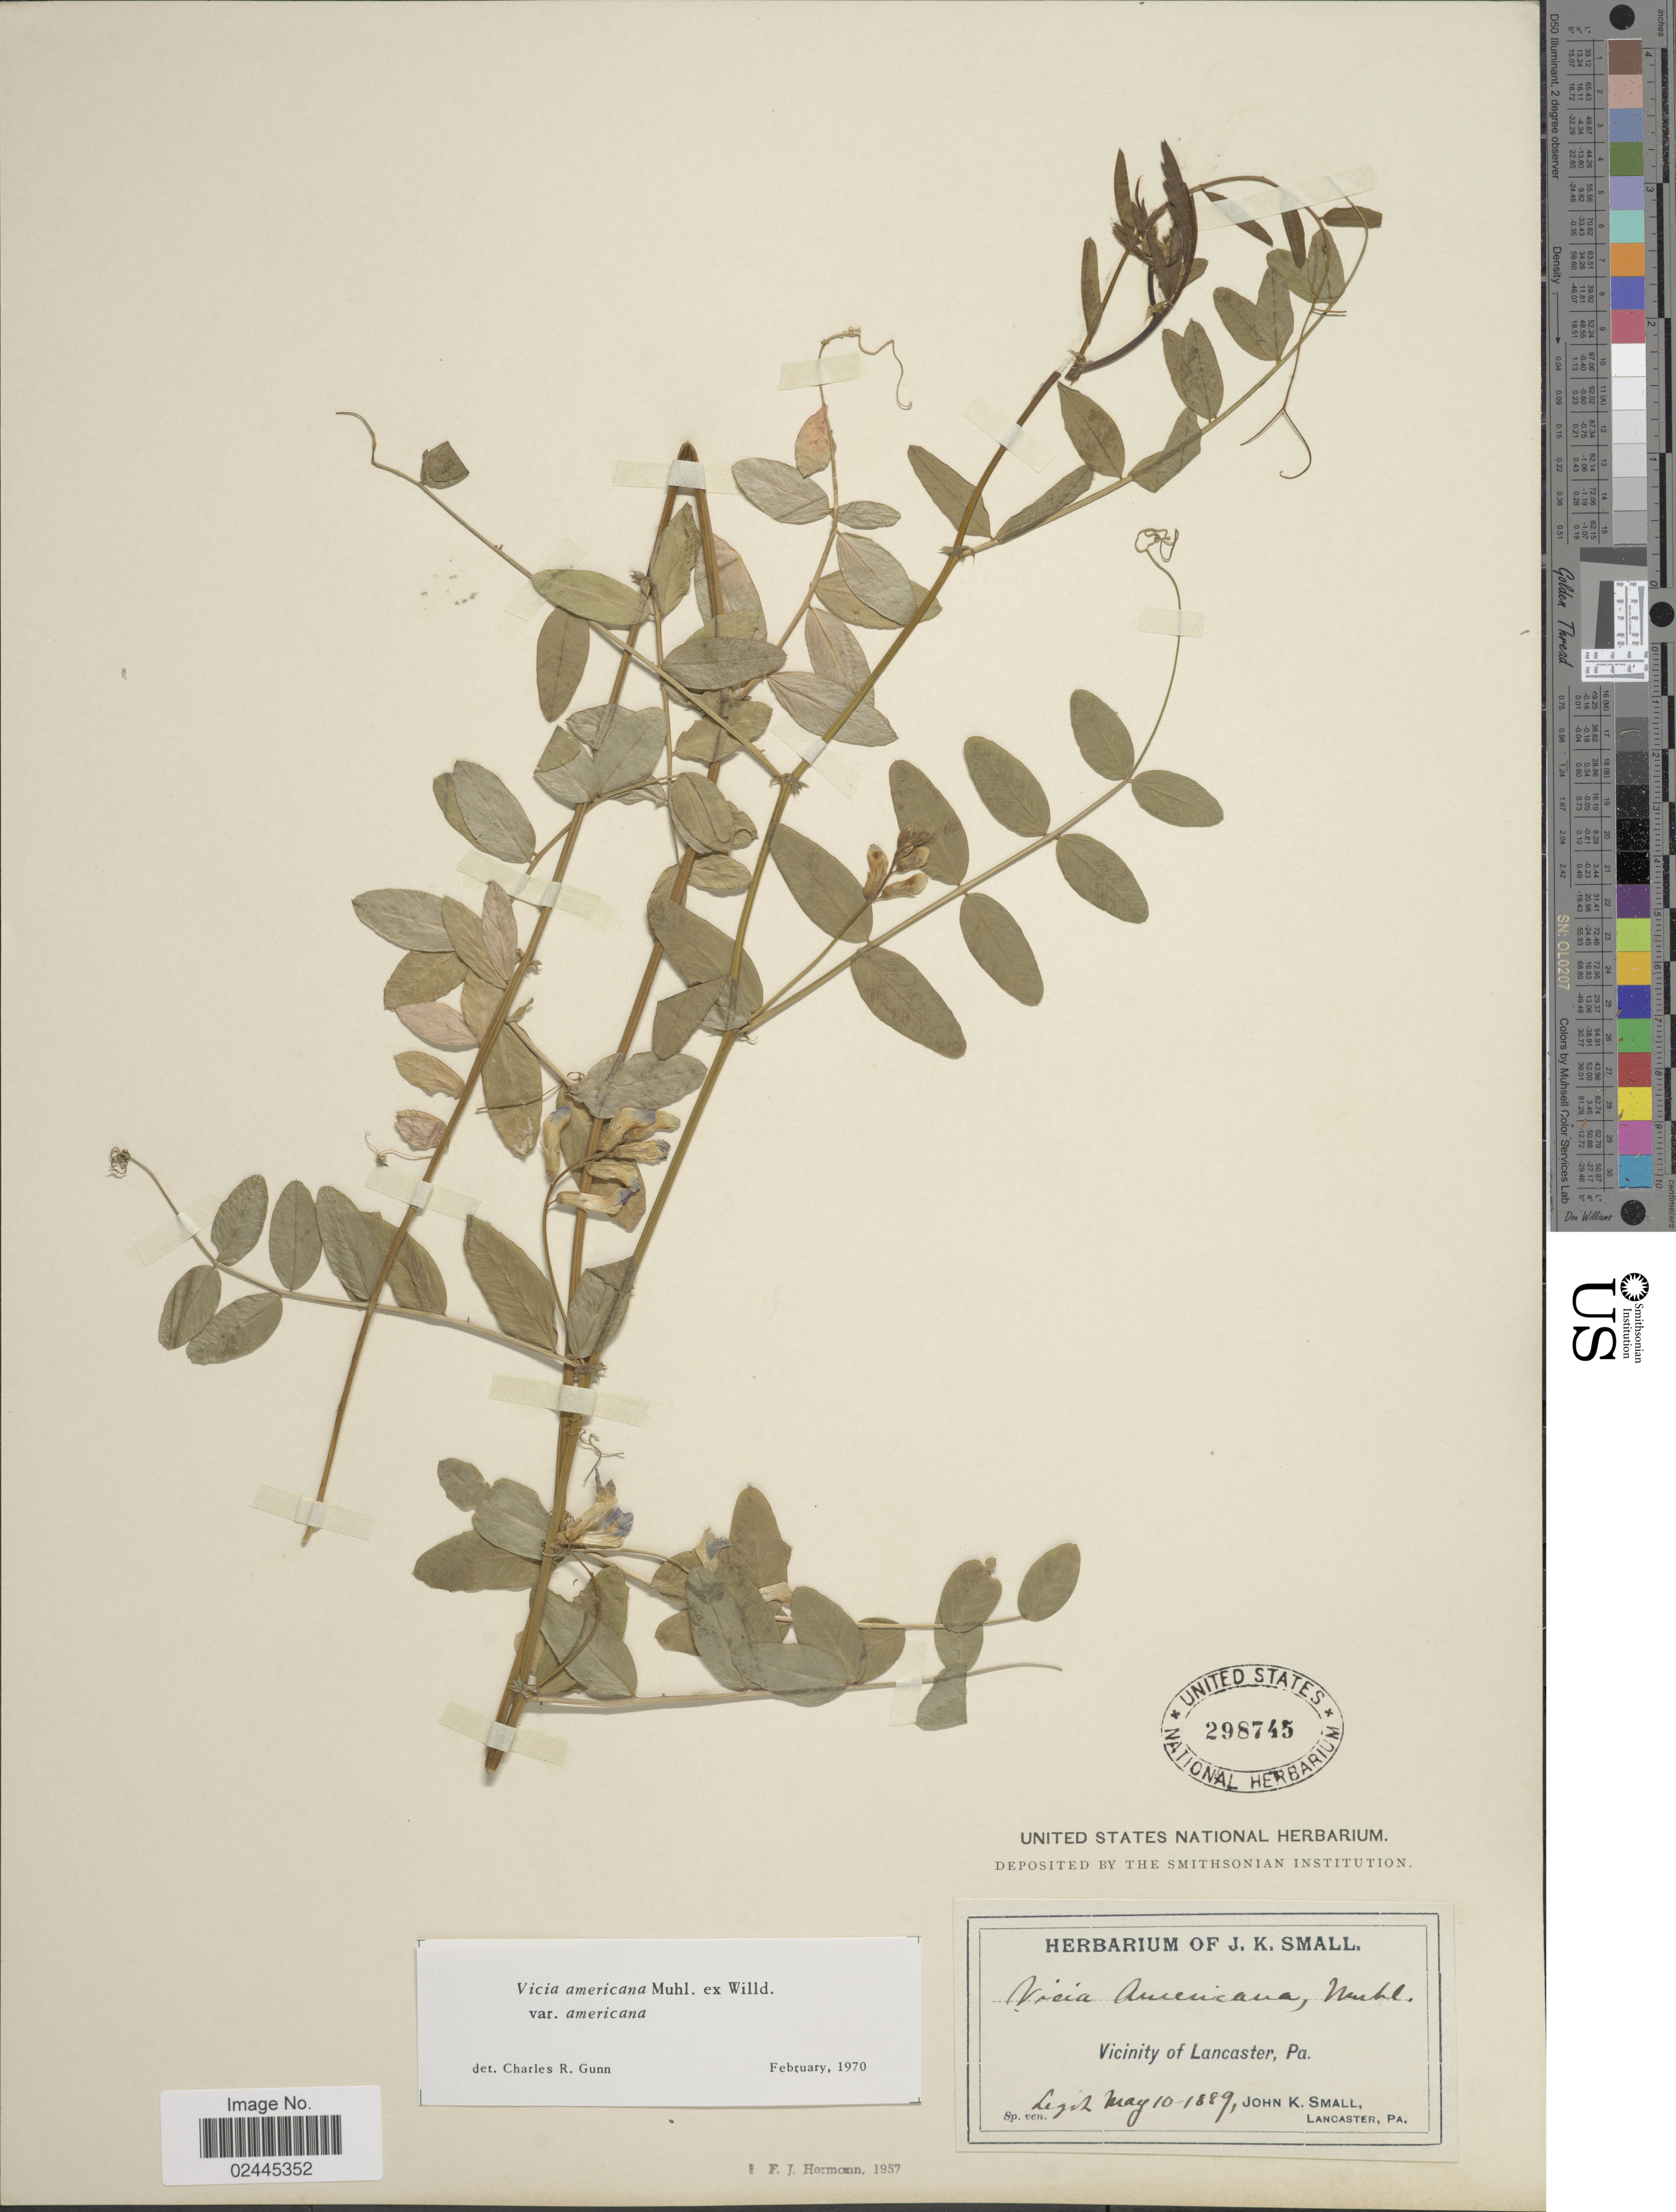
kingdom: Plantae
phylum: Tracheophyta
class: Magnoliopsida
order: Fabales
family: Fabaceae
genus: Vicia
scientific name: Vicia americana var. americana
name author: Muhl. ex Willd.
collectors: J. K. Small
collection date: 1889-05-10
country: United States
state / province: Pennsylvania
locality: Vicinity of Lancaster, Pa.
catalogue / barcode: US 298745